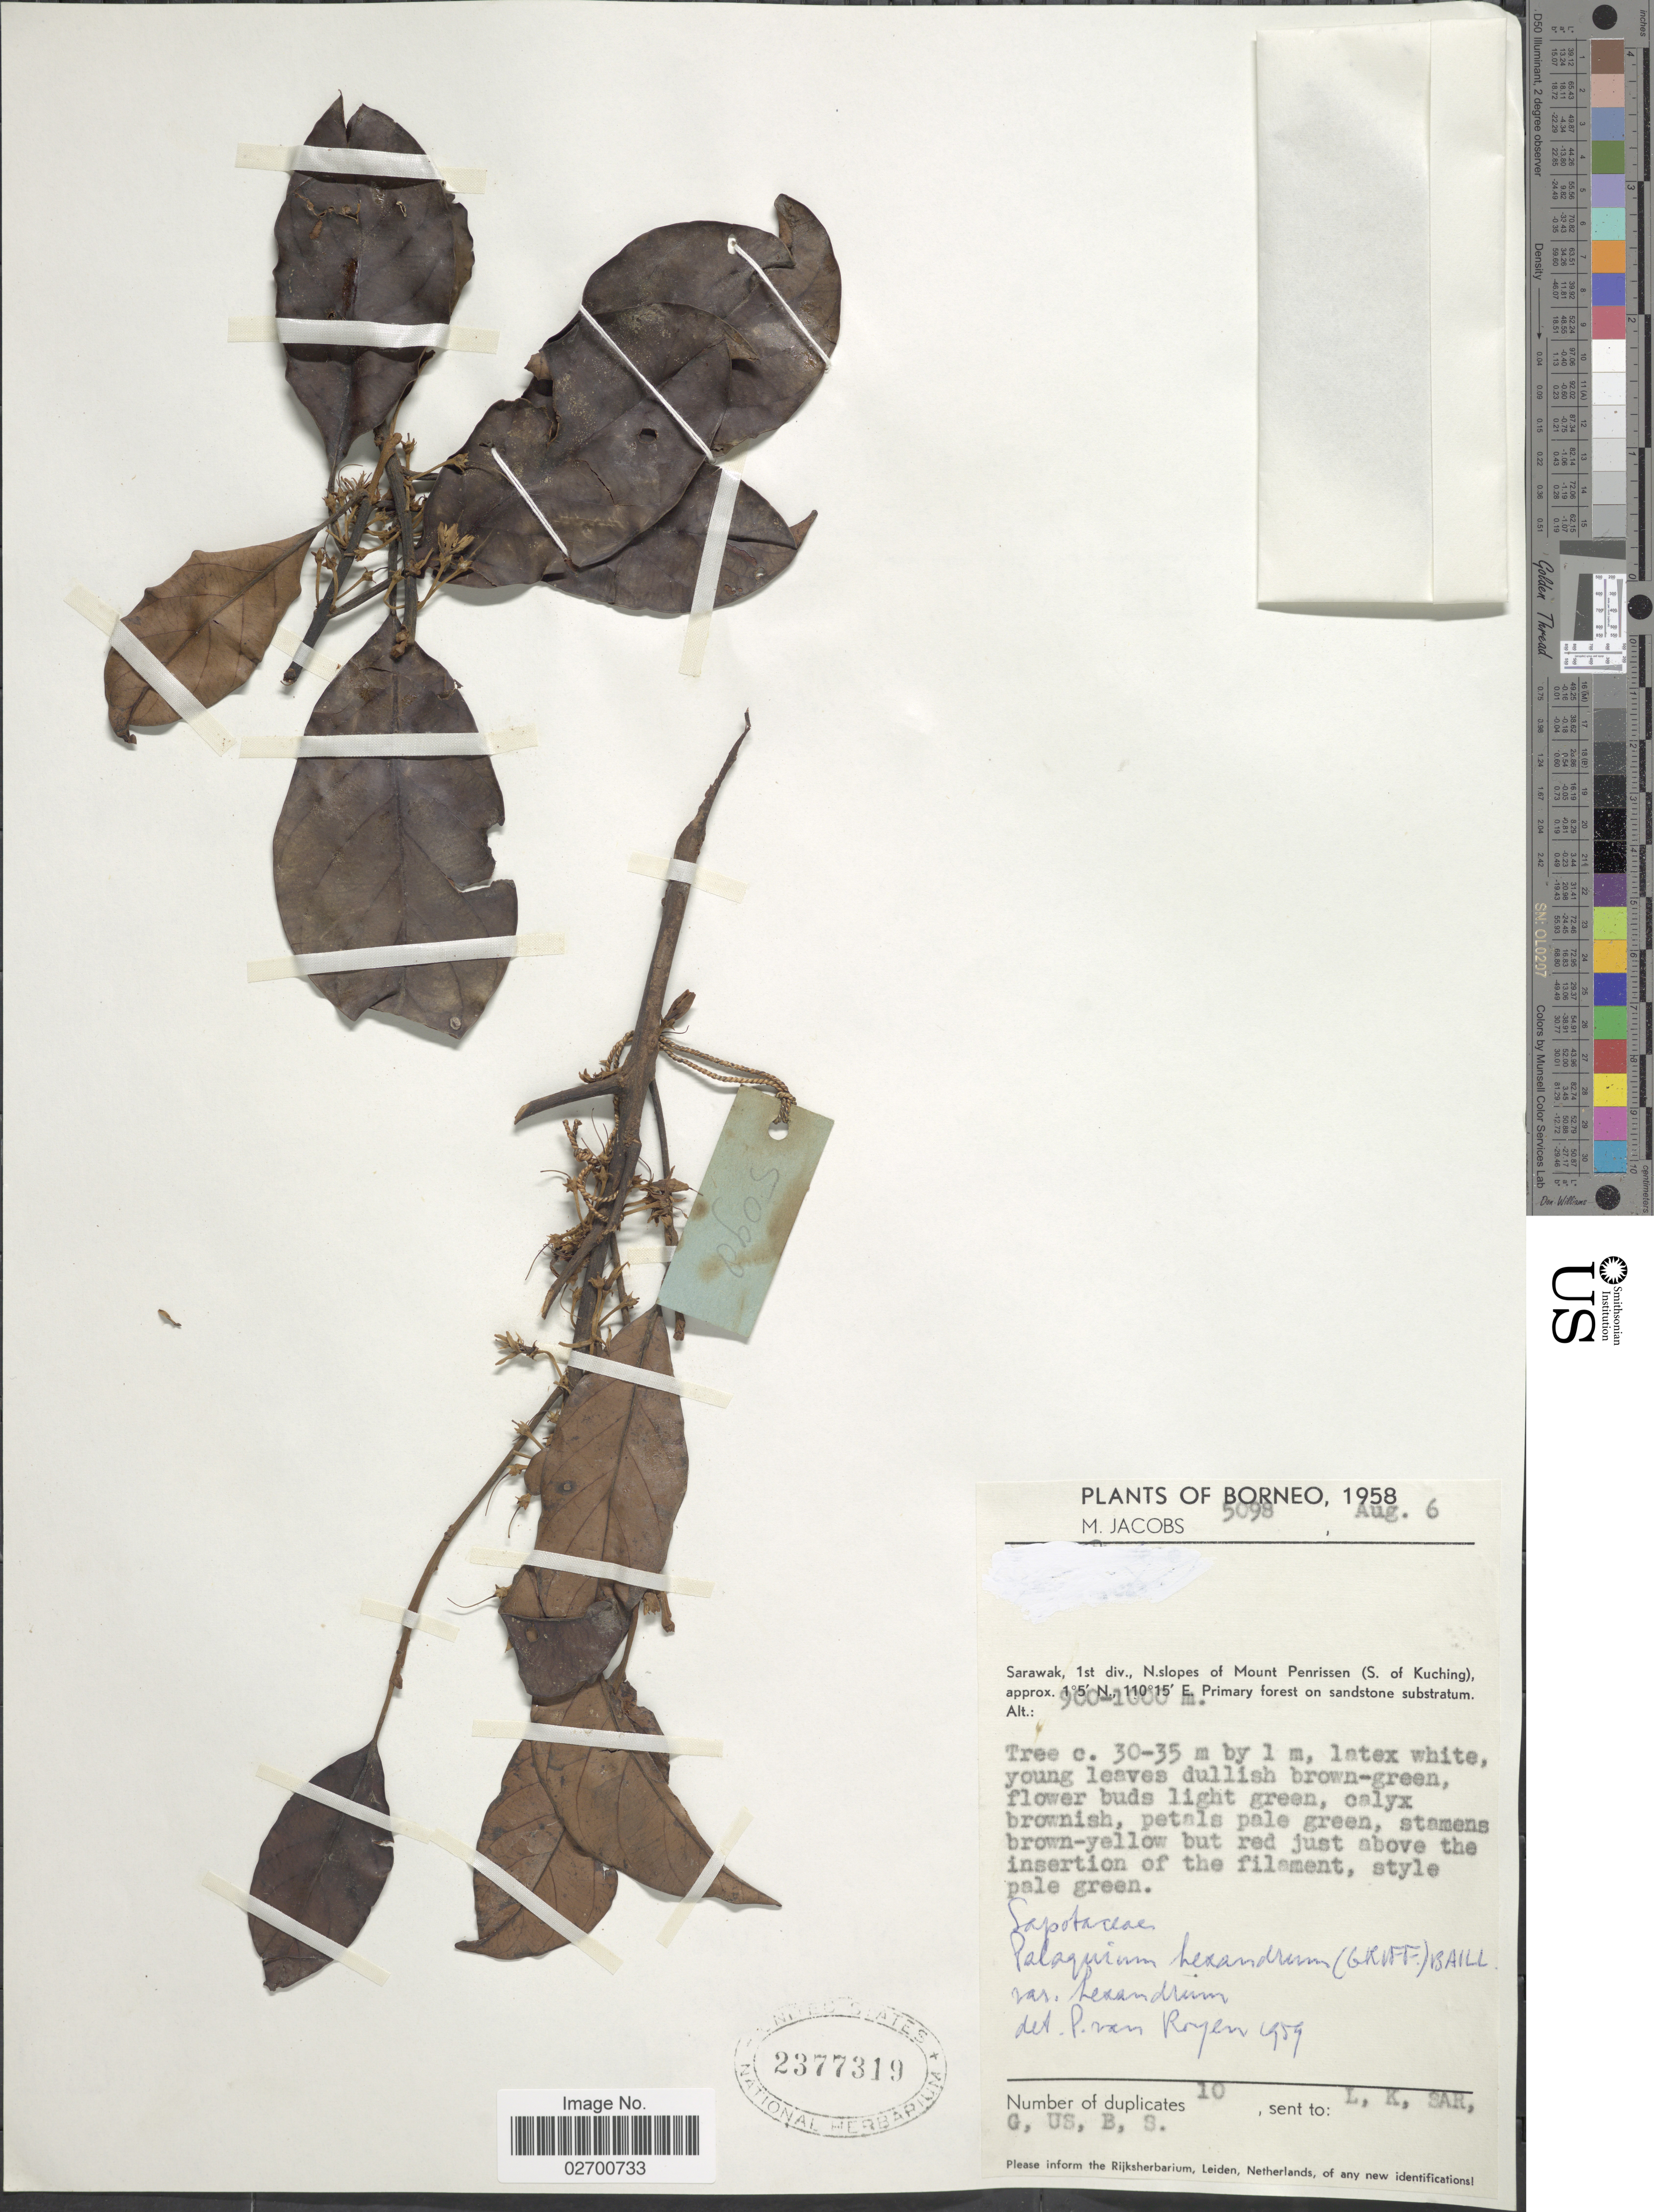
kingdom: Plantae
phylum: Tracheophyta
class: Magnoliopsida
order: Ericales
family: Sapotaceae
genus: Palaquium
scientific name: Palaquium hexandrum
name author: (Griff.) Baill.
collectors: M. Jacobs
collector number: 5098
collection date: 1958-08-06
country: Malaysia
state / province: Sarawak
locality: Sarawak, 1st div., N. Slopes of Mount Penrissem (S. of Kuching) .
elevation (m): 900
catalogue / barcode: US 2377319